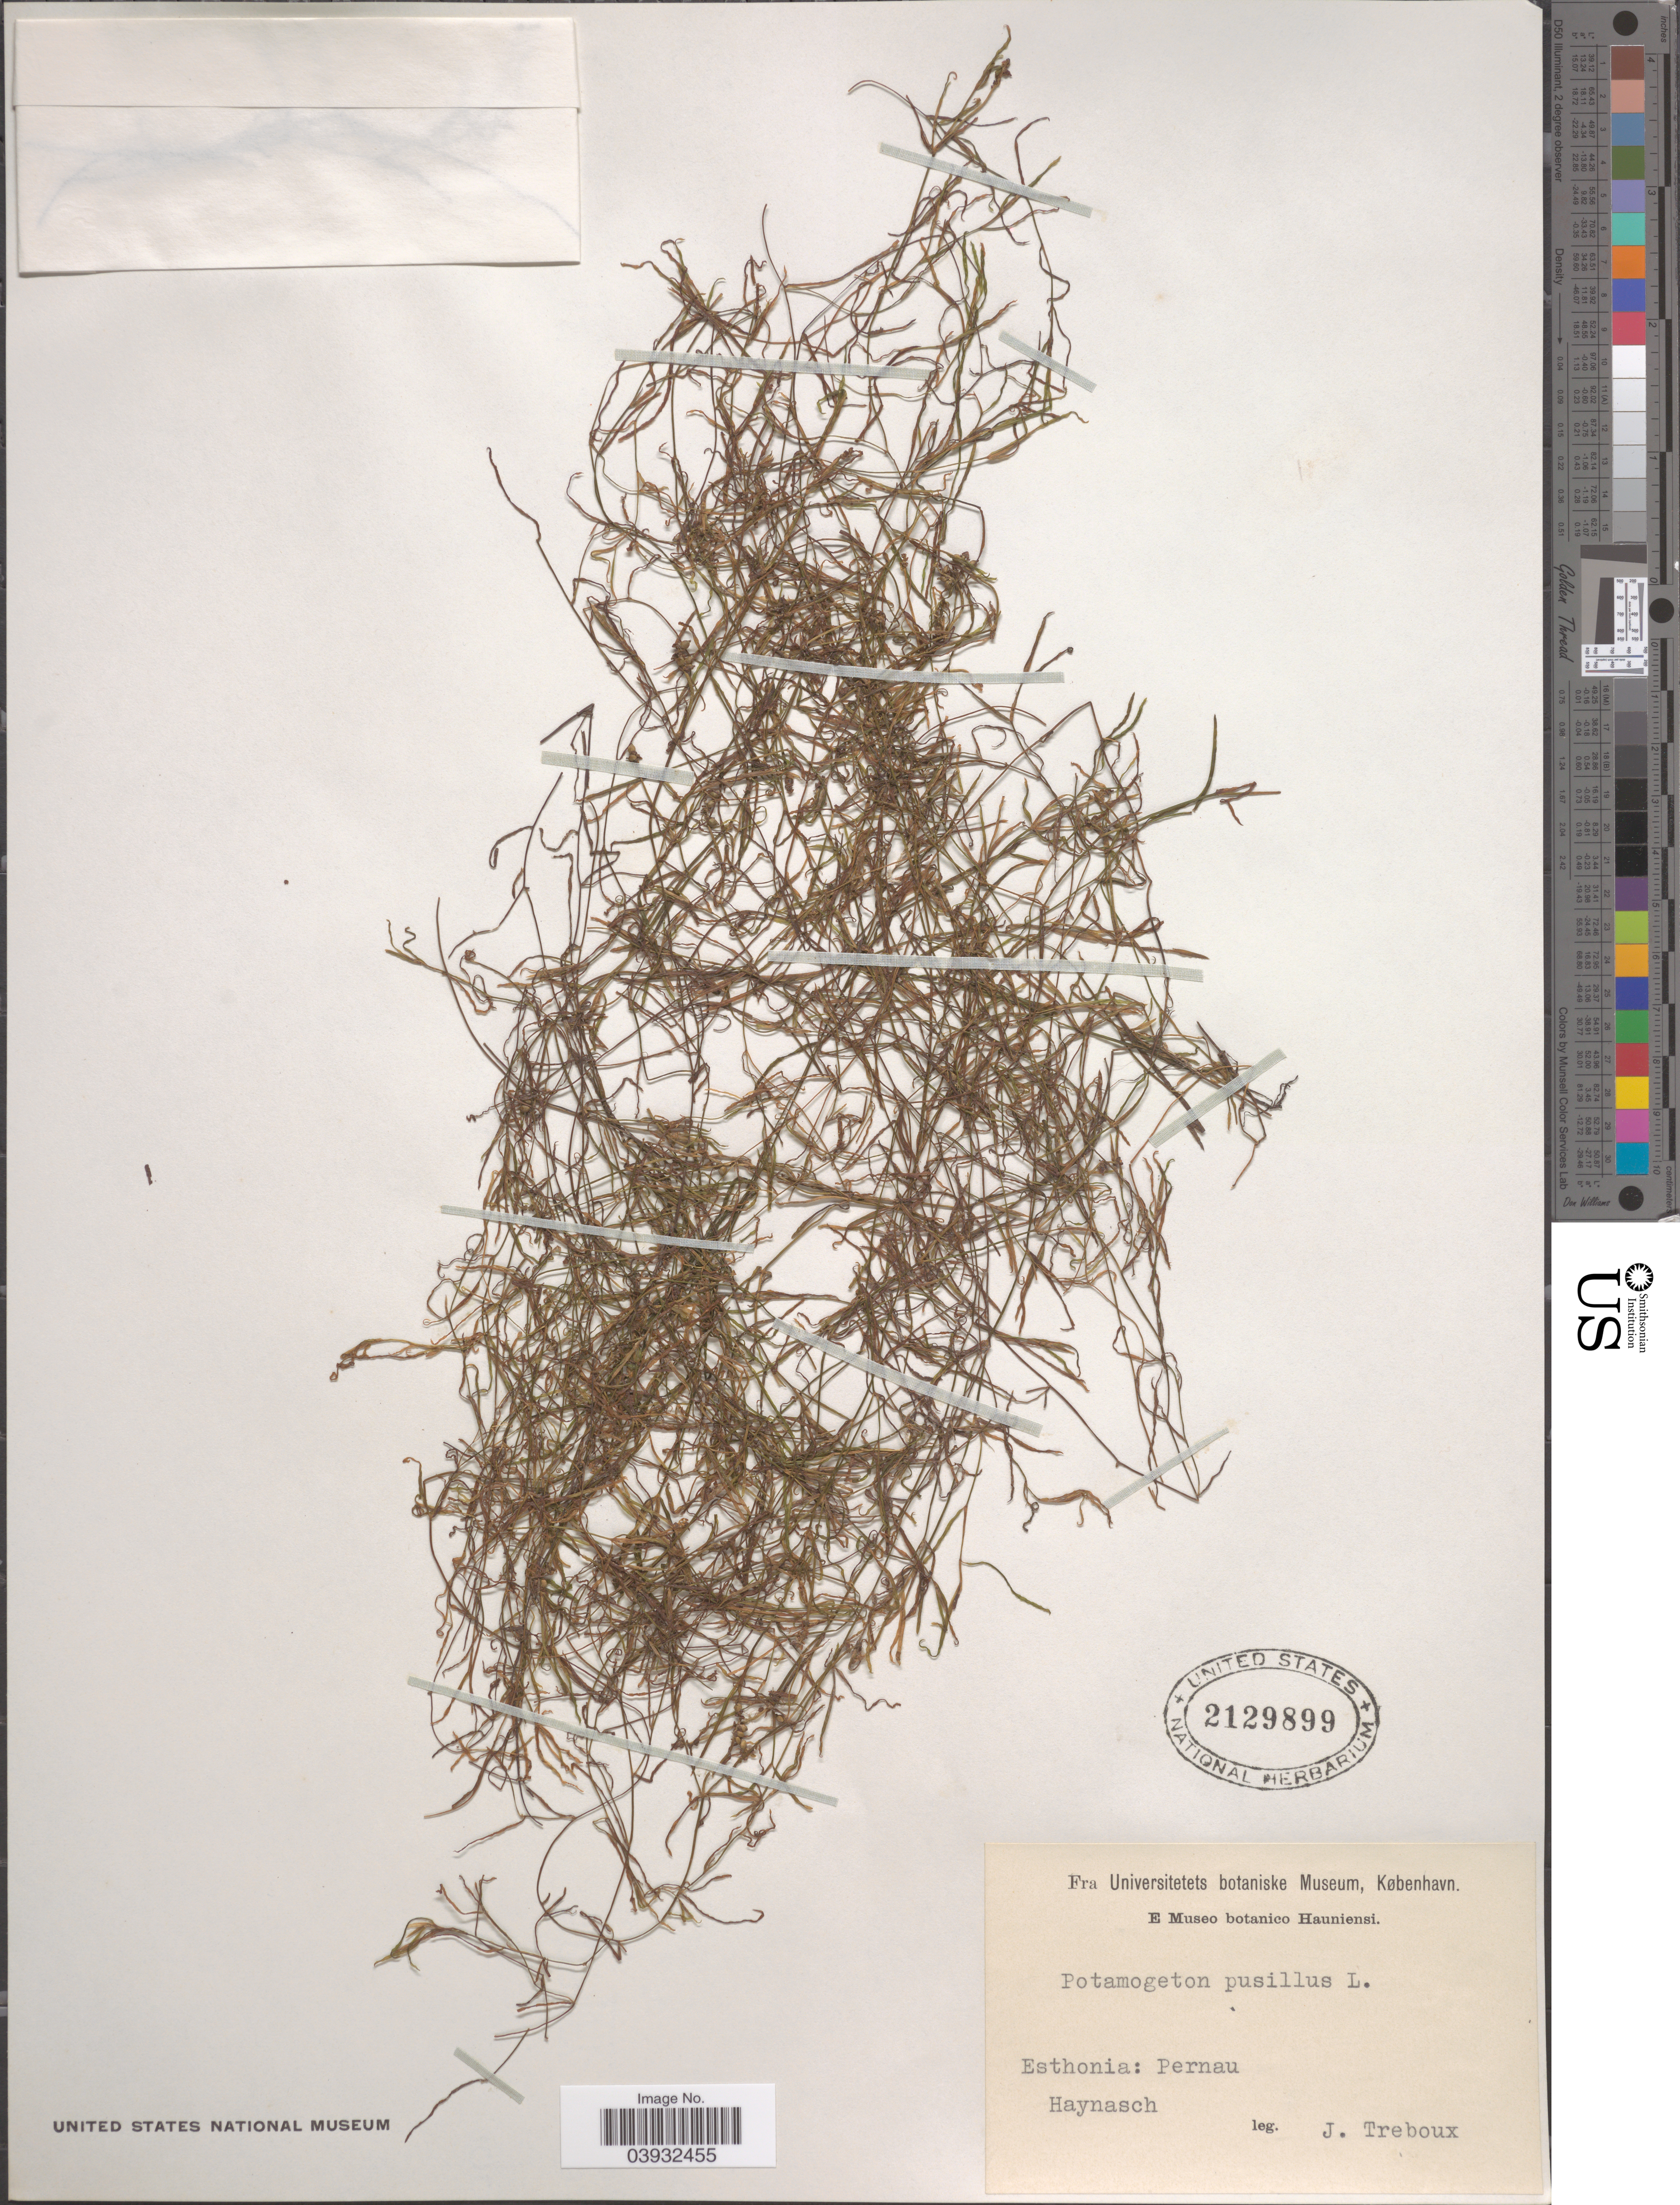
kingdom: Plantae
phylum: Tracheophyta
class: Liliopsida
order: Alismatales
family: Potamogetonaceae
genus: Potamogeton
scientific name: Potamogeton pusillus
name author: L.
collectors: J. Treboux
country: Estonia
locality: Esthonia: Pernau. Haynasch.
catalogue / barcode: US 2129899